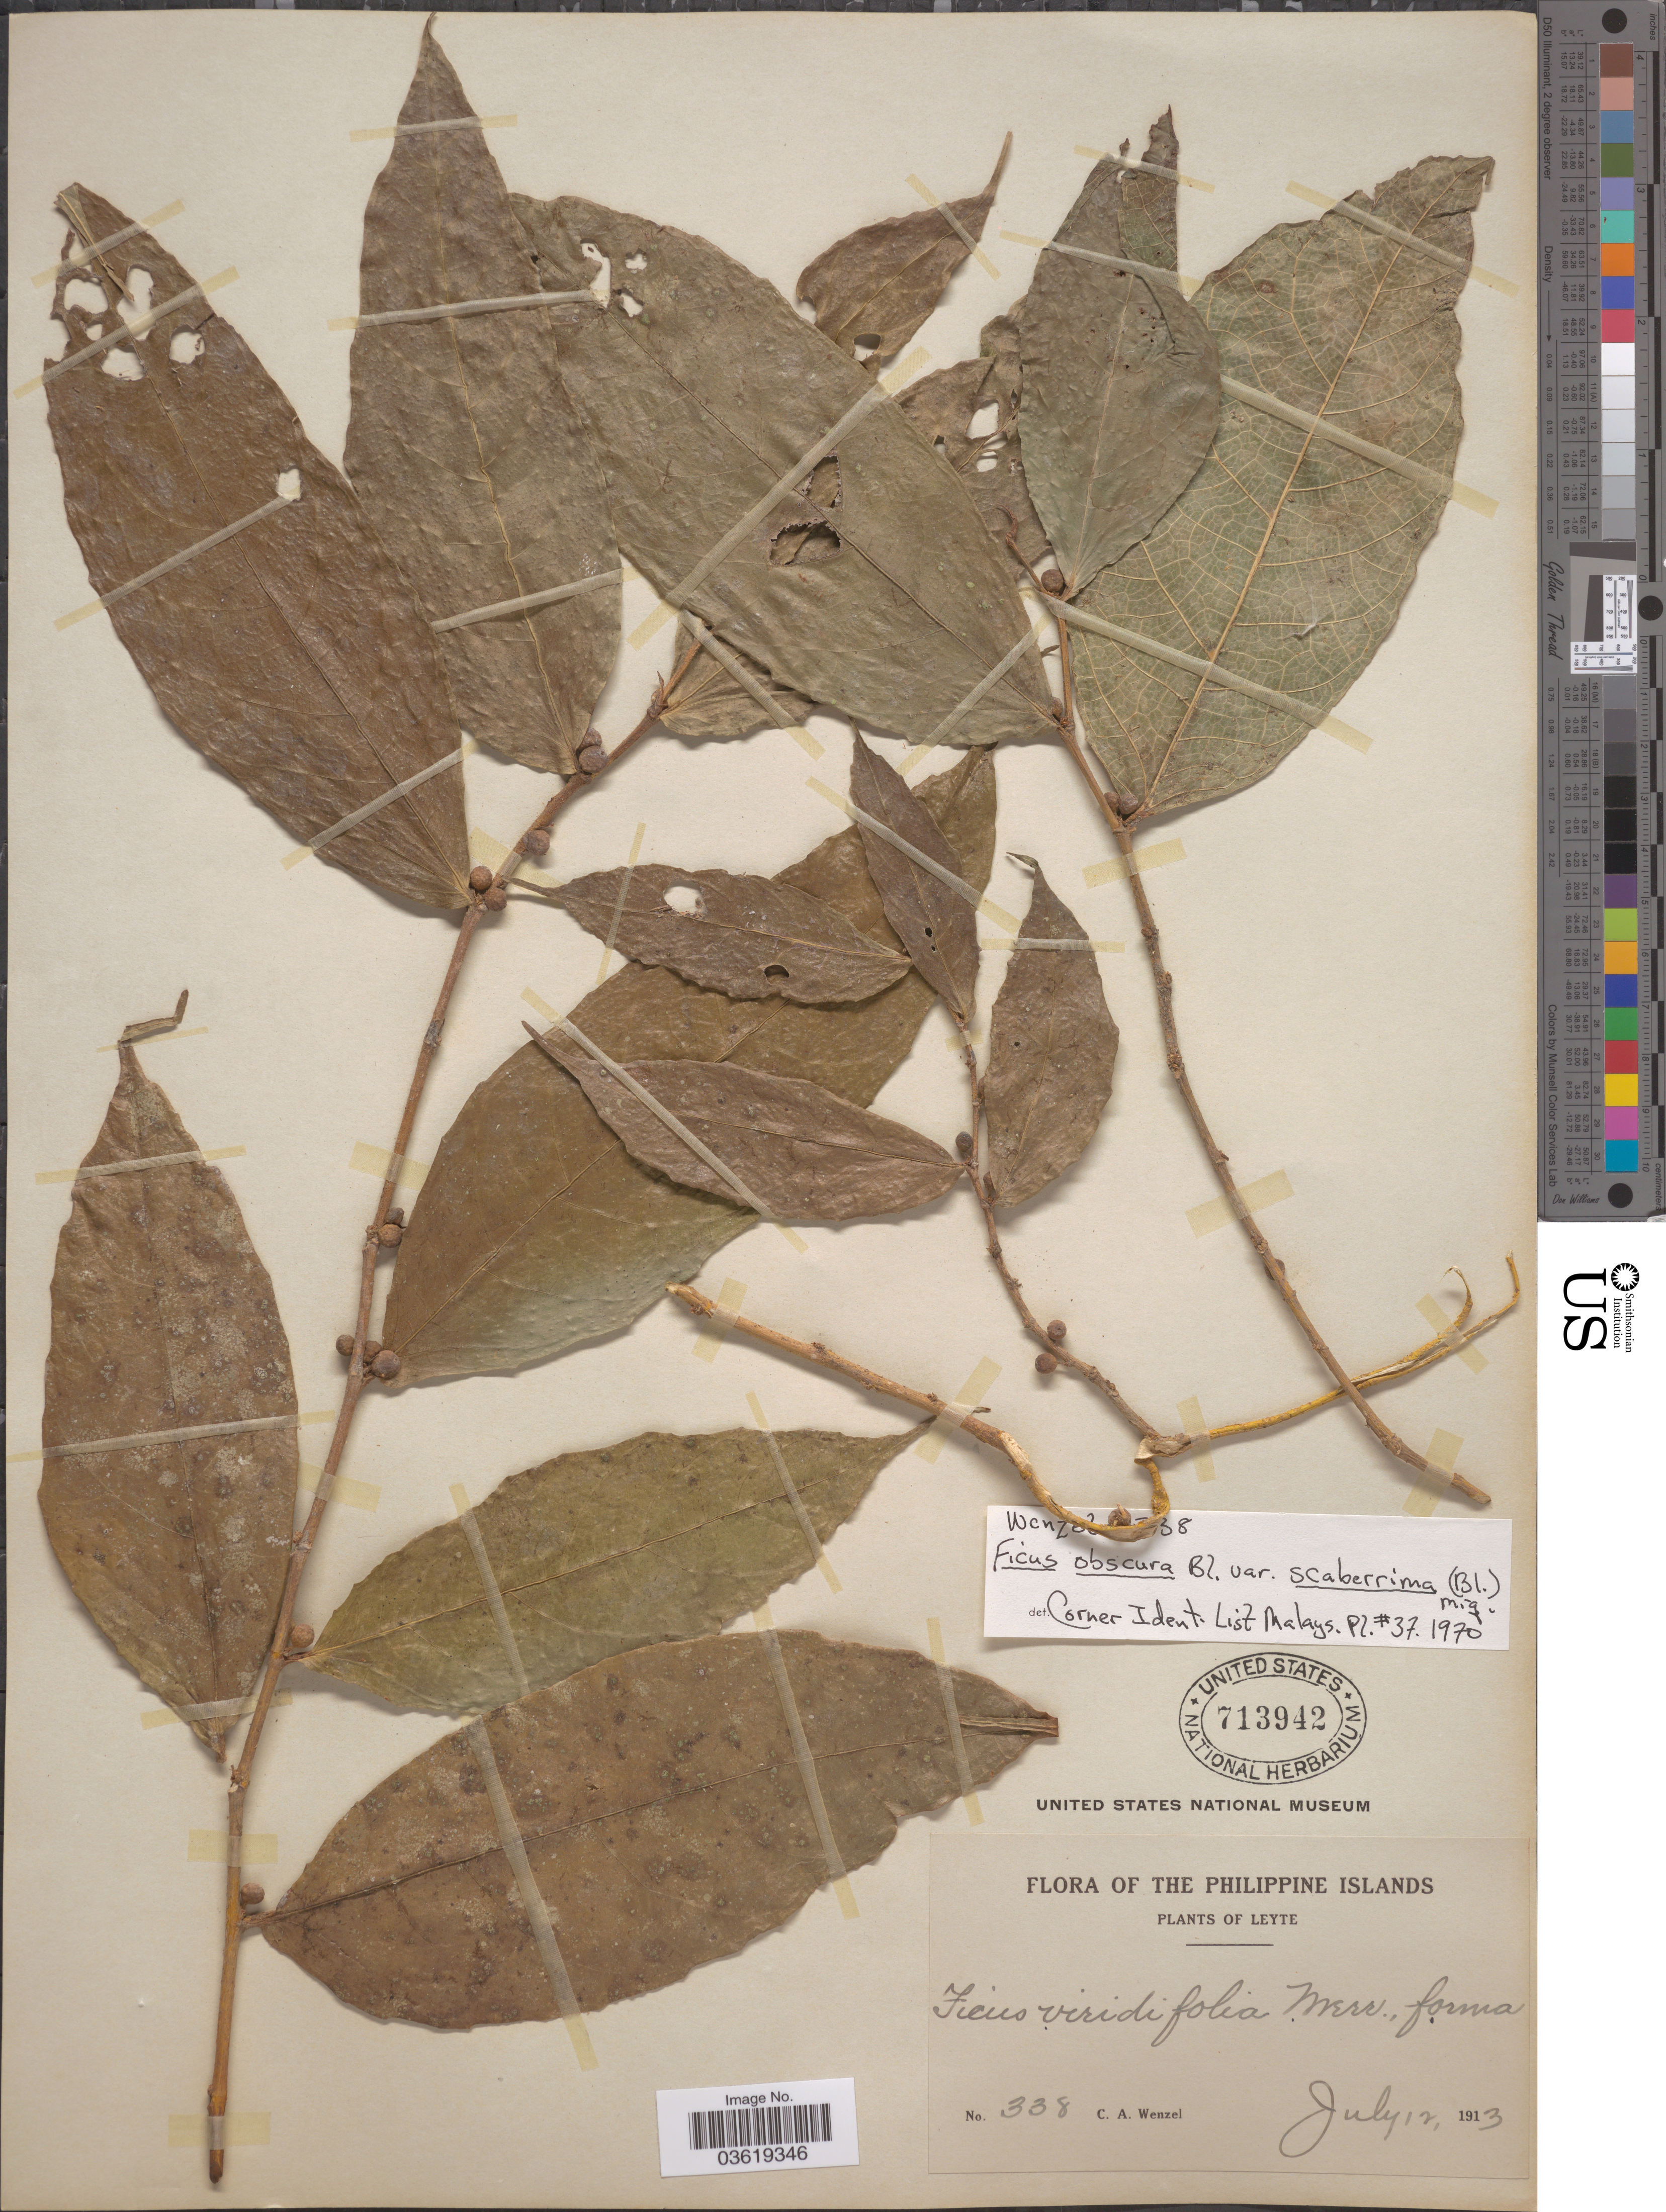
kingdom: Plantae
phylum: Tracheophyta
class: Magnoliopsida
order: Rosales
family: Moraceae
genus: Ficus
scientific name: Ficus scaberrima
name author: (Blume) Miq.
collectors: C. Wenzel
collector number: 338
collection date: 1913-07-12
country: Philippines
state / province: Eastern Visayas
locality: The Philippine Islands, Leyte.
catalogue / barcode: US 713942